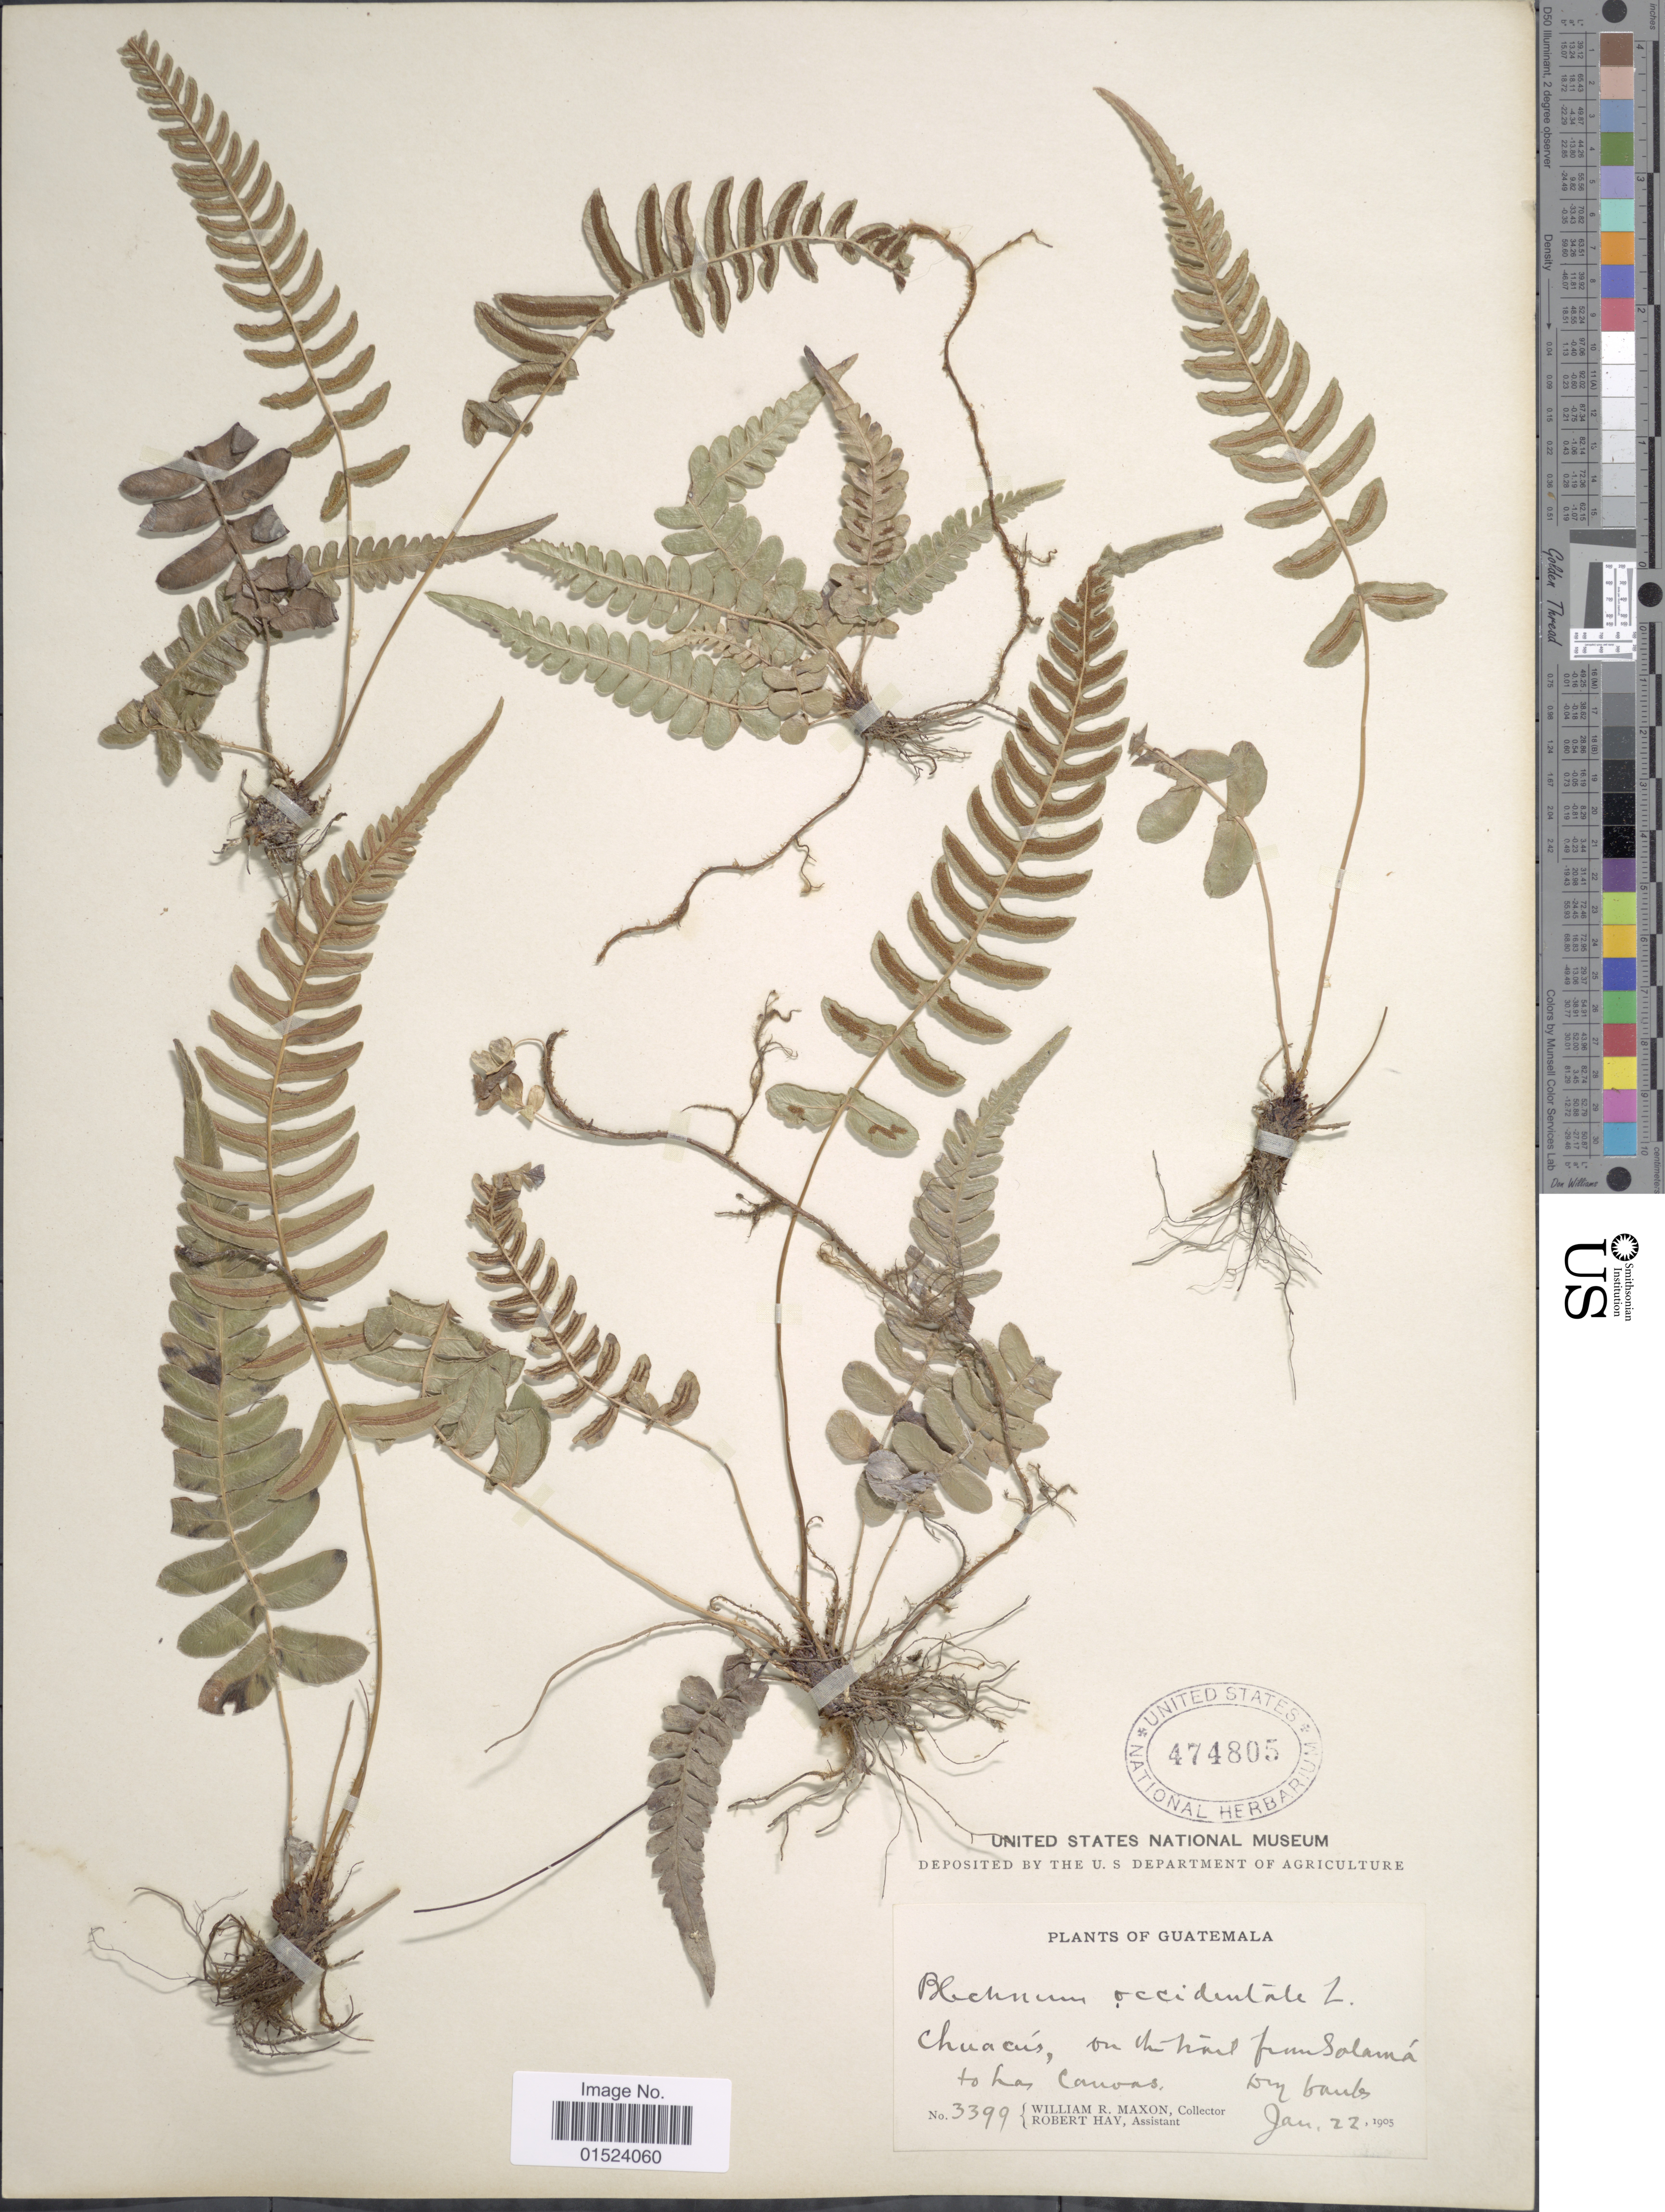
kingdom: Plantae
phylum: Tracheophyta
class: Polypodiopsida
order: Polypodiales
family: Blechnaceae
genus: Blechnum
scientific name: Blechnum glandulosum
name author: Link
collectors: W. R. Maxon & R. H. Hay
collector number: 3399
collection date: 1905-01-22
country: Guatemala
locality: Chuacús on the trail from Salamá to Las Canoas.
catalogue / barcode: US 474805